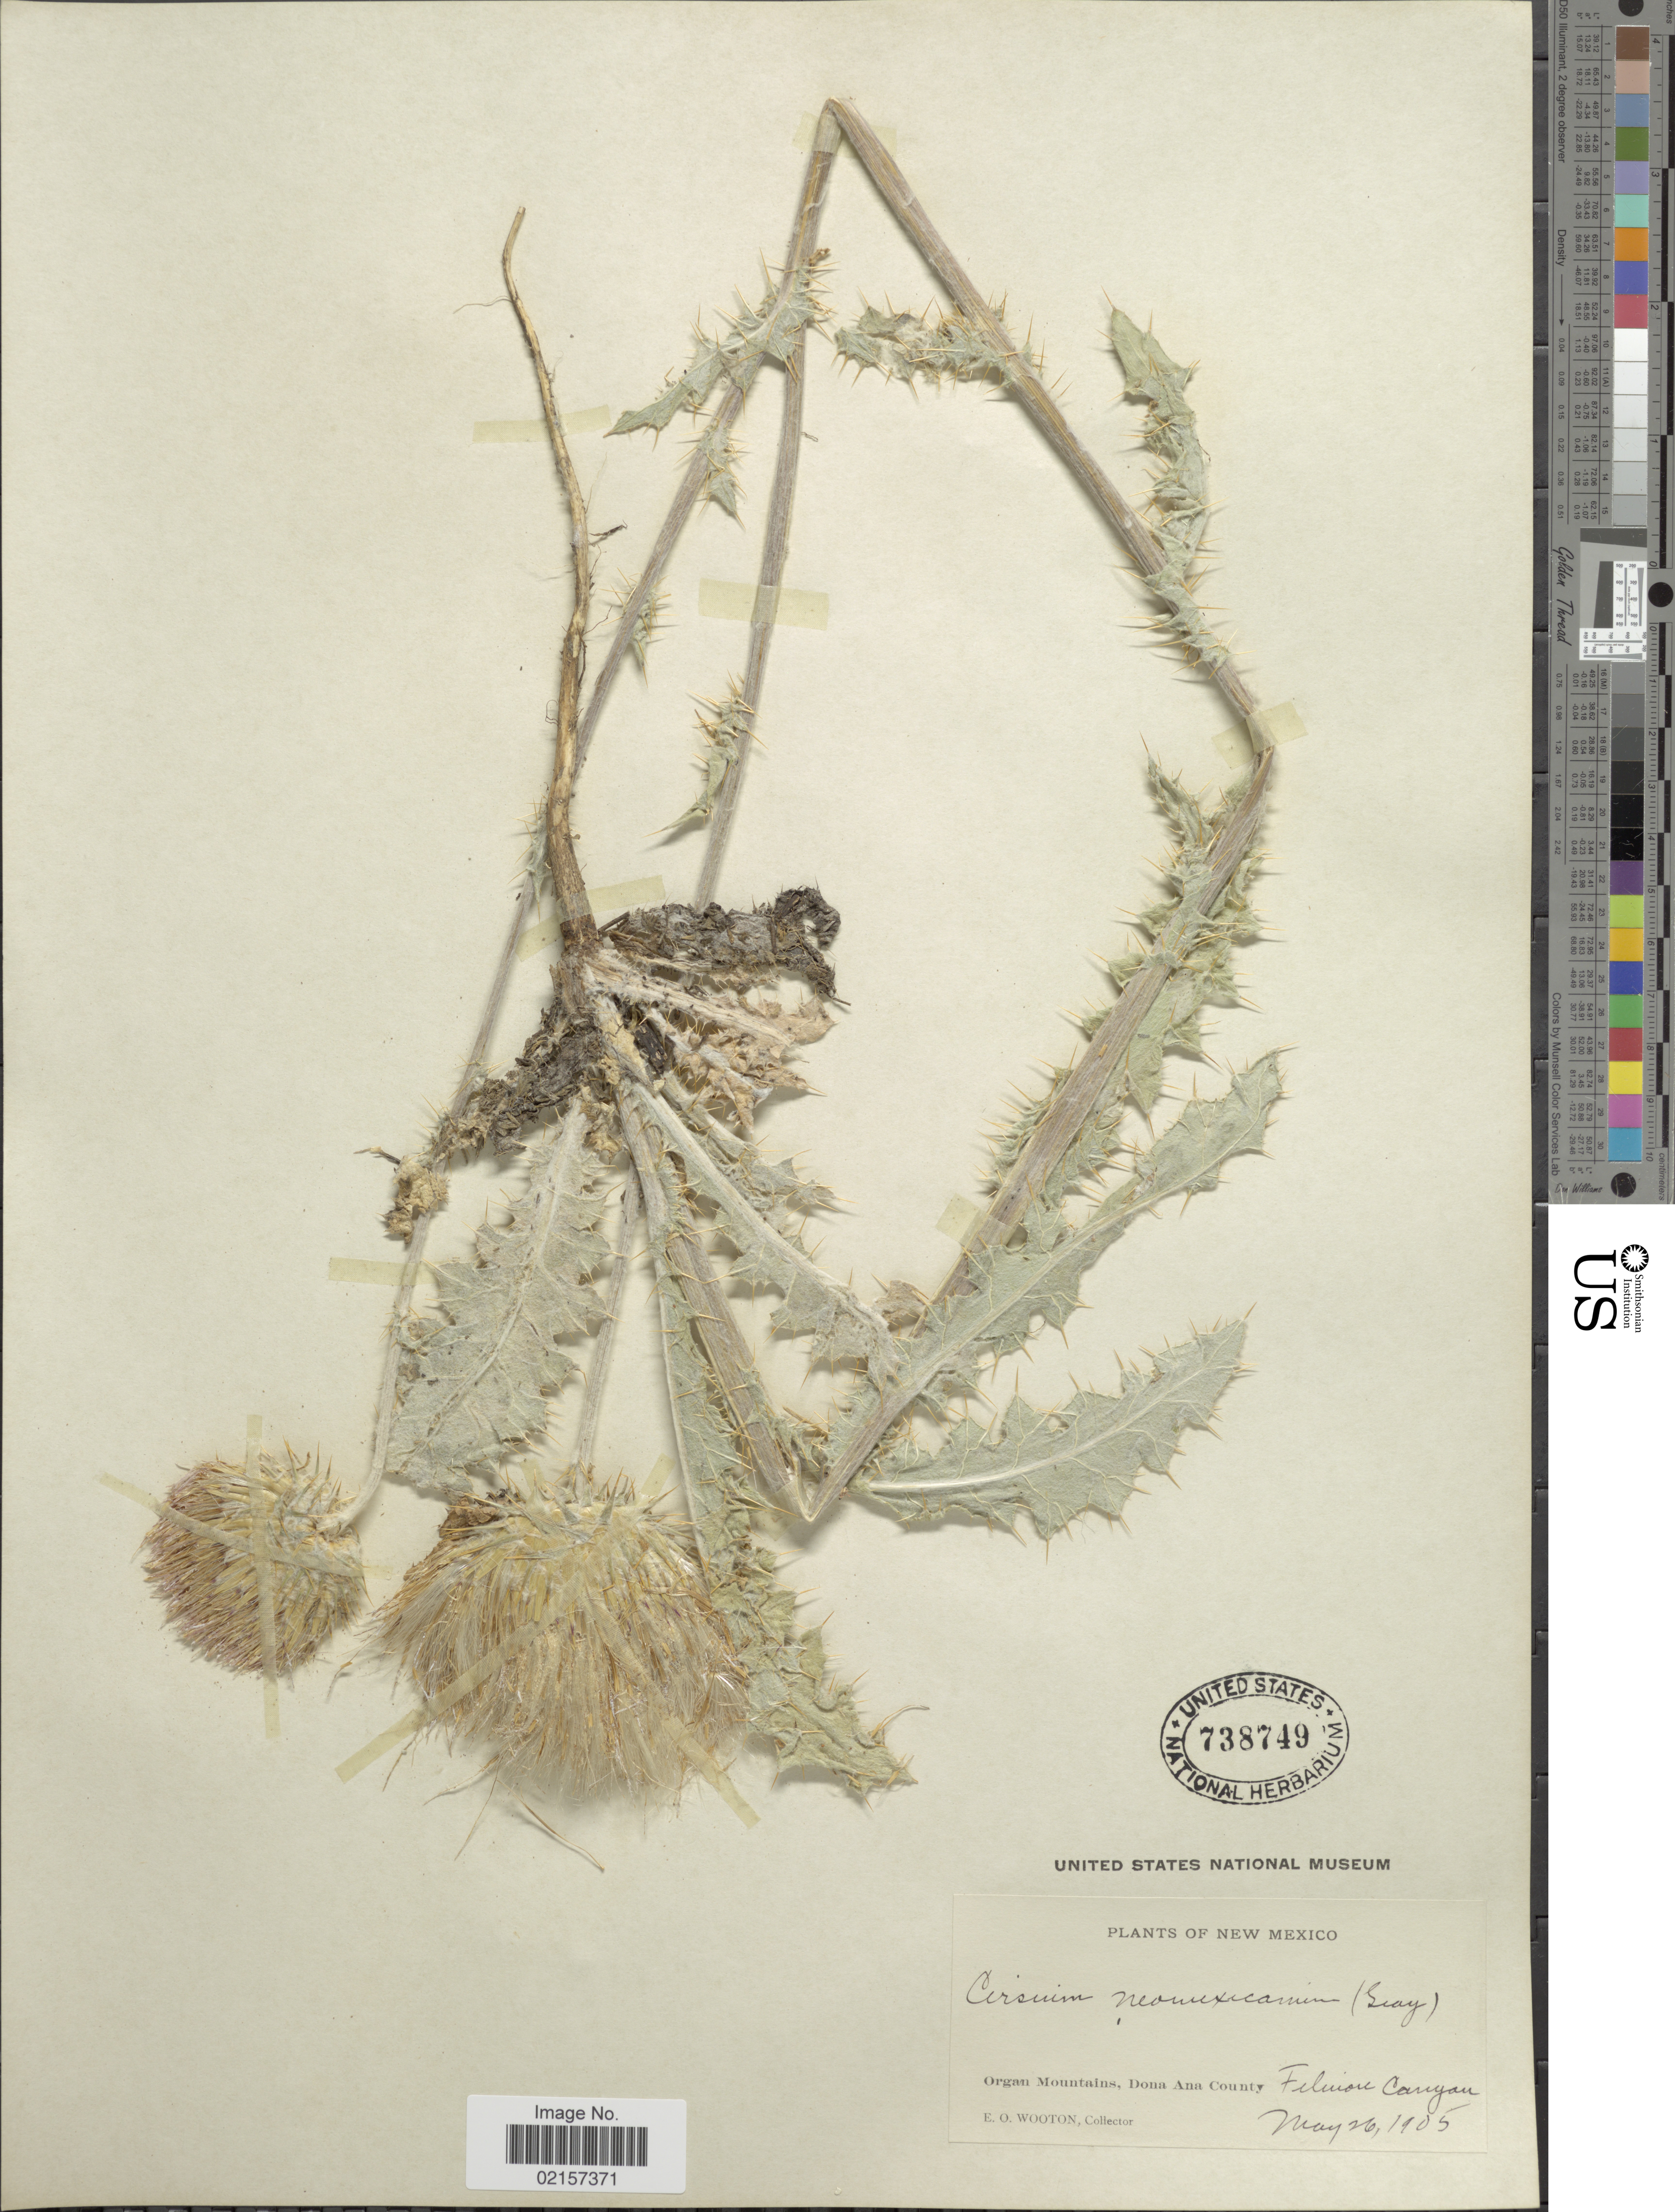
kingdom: Plantae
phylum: Tracheophyta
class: Magnoliopsida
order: Asterales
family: Asteraceae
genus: Cirsium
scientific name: Cirsium neomexicanum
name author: A. Gray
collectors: E. O. Wooton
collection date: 1905-05-26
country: United States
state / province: New Mexico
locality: Organ Mountains, Dona Ana County, Filmore Canyon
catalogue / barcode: US 738749